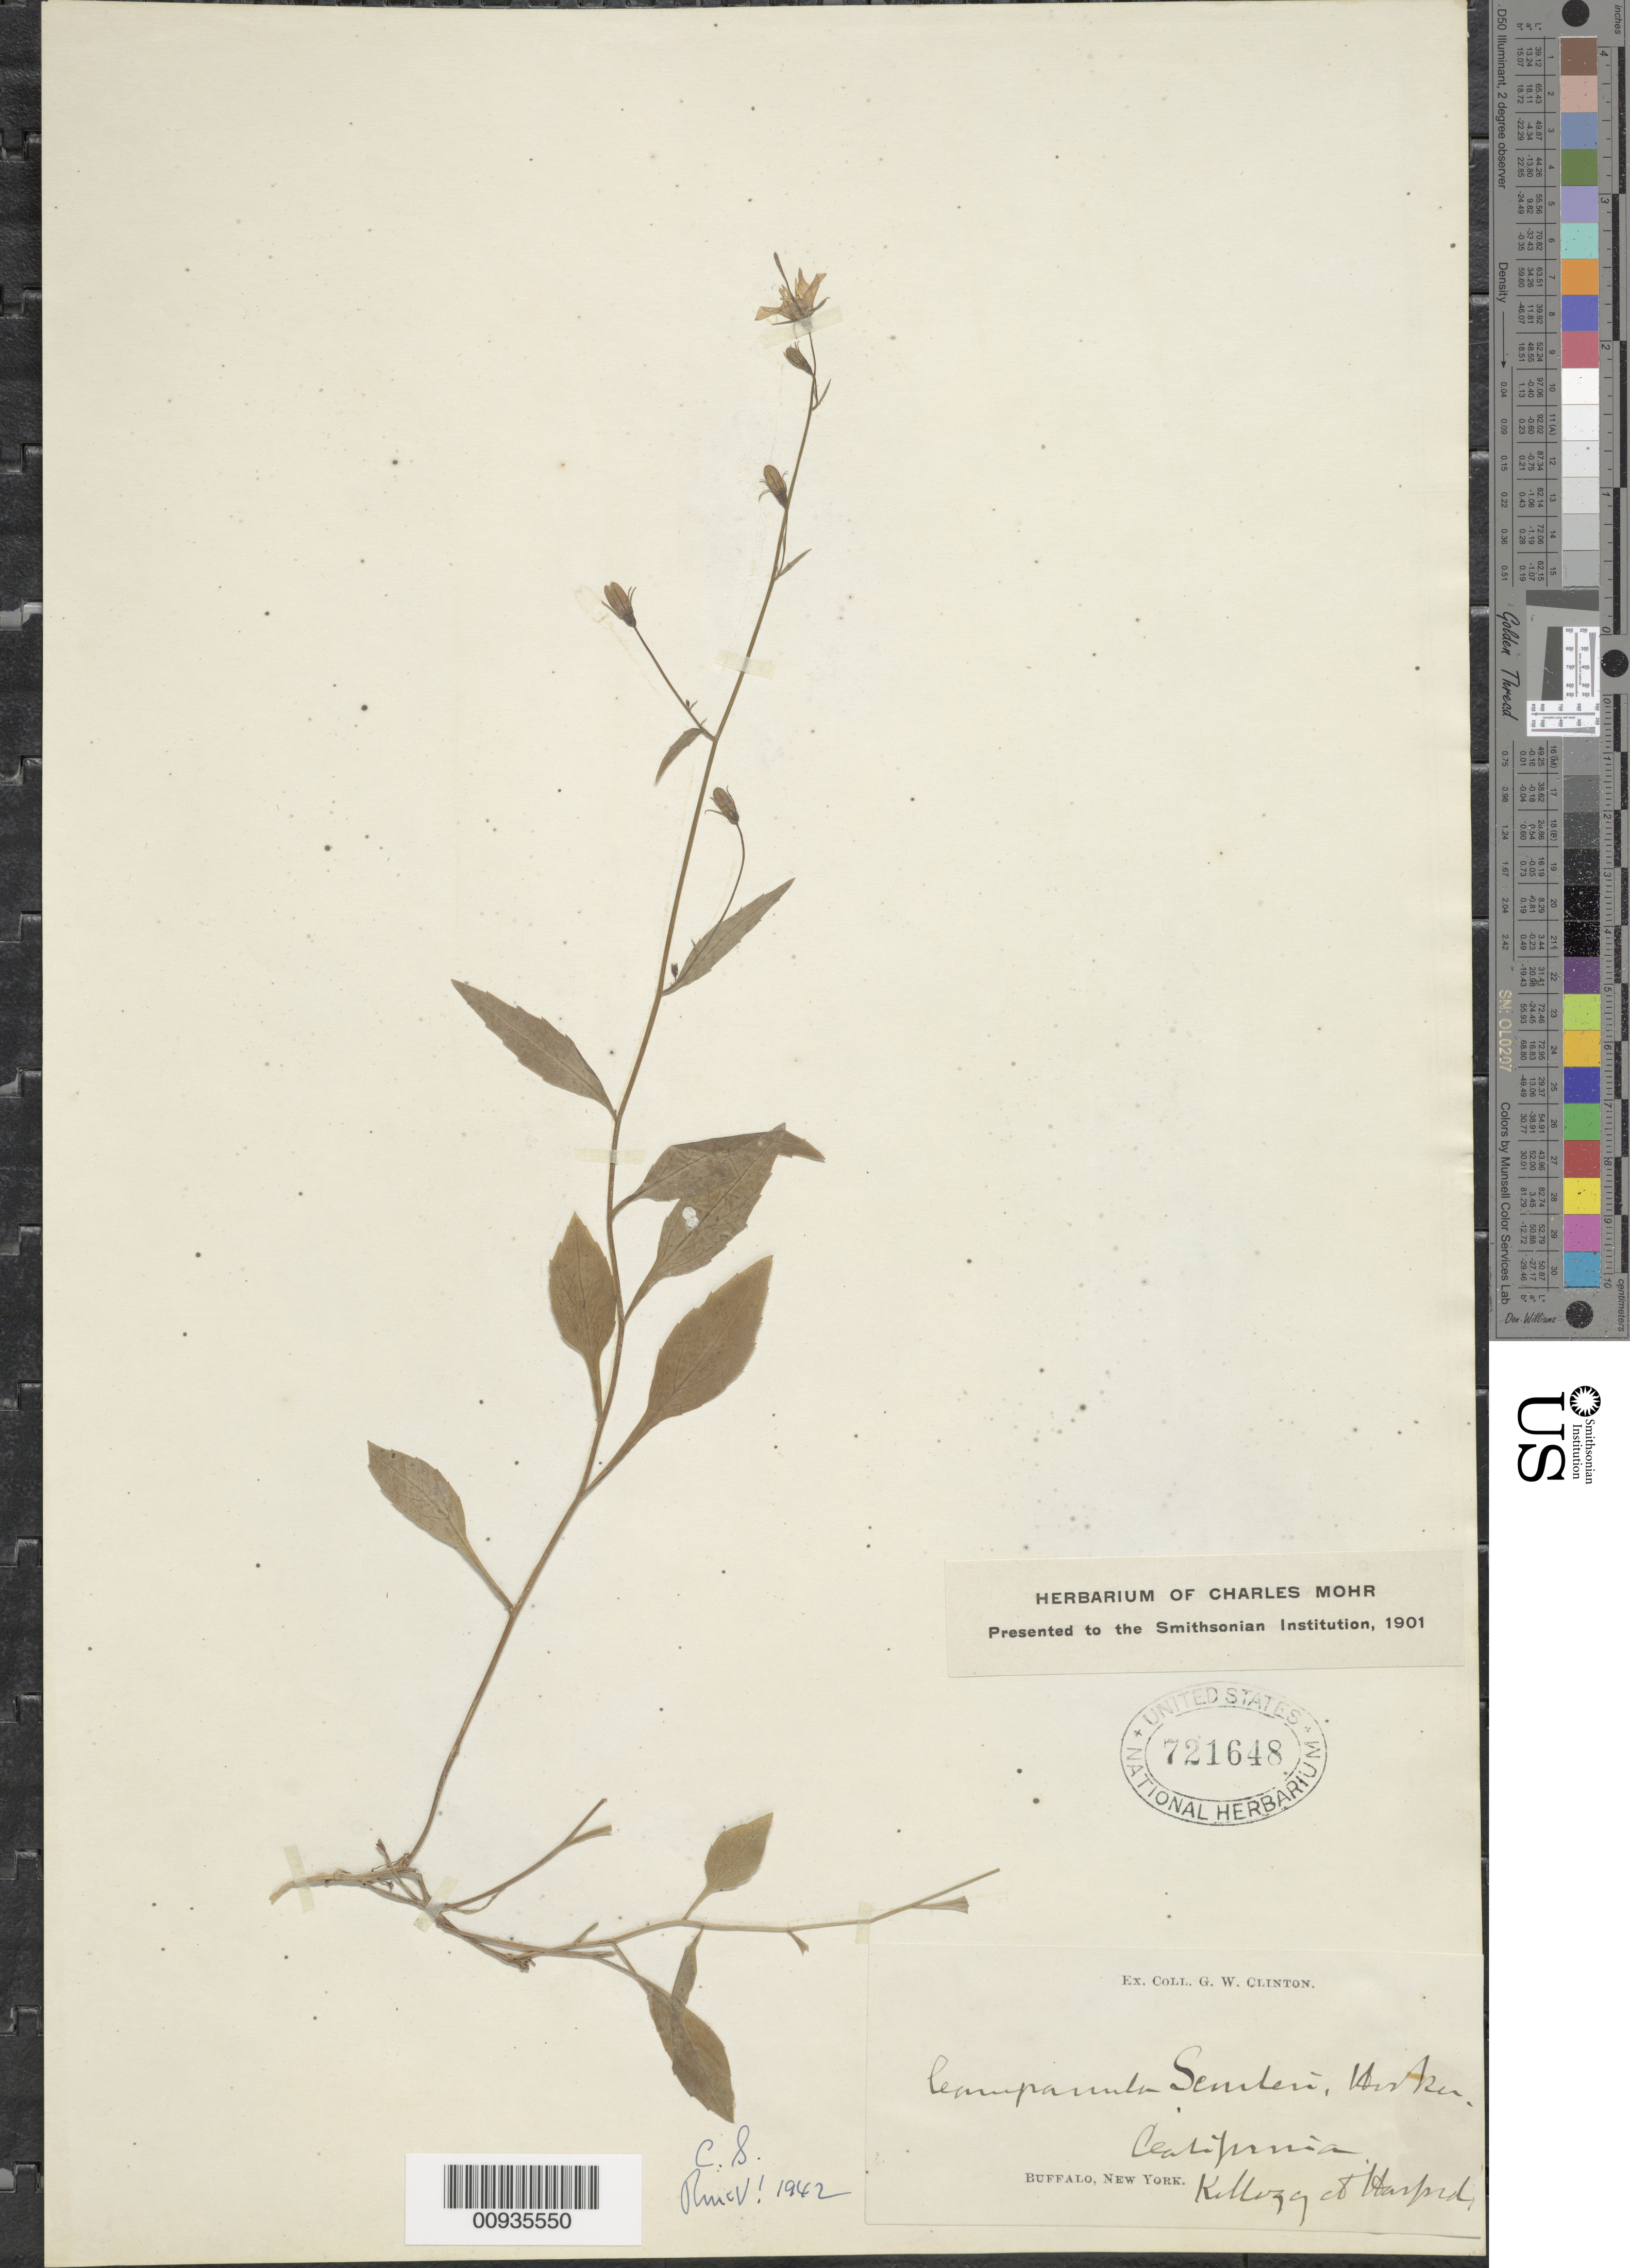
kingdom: Plantae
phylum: Tracheophyta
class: Magnoliopsida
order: Asterales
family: Campanulaceae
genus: Campanula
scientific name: Campanula scouleri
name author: Hook.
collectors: G. W. Clinton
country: United States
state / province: California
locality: Kellogg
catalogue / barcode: US 721648